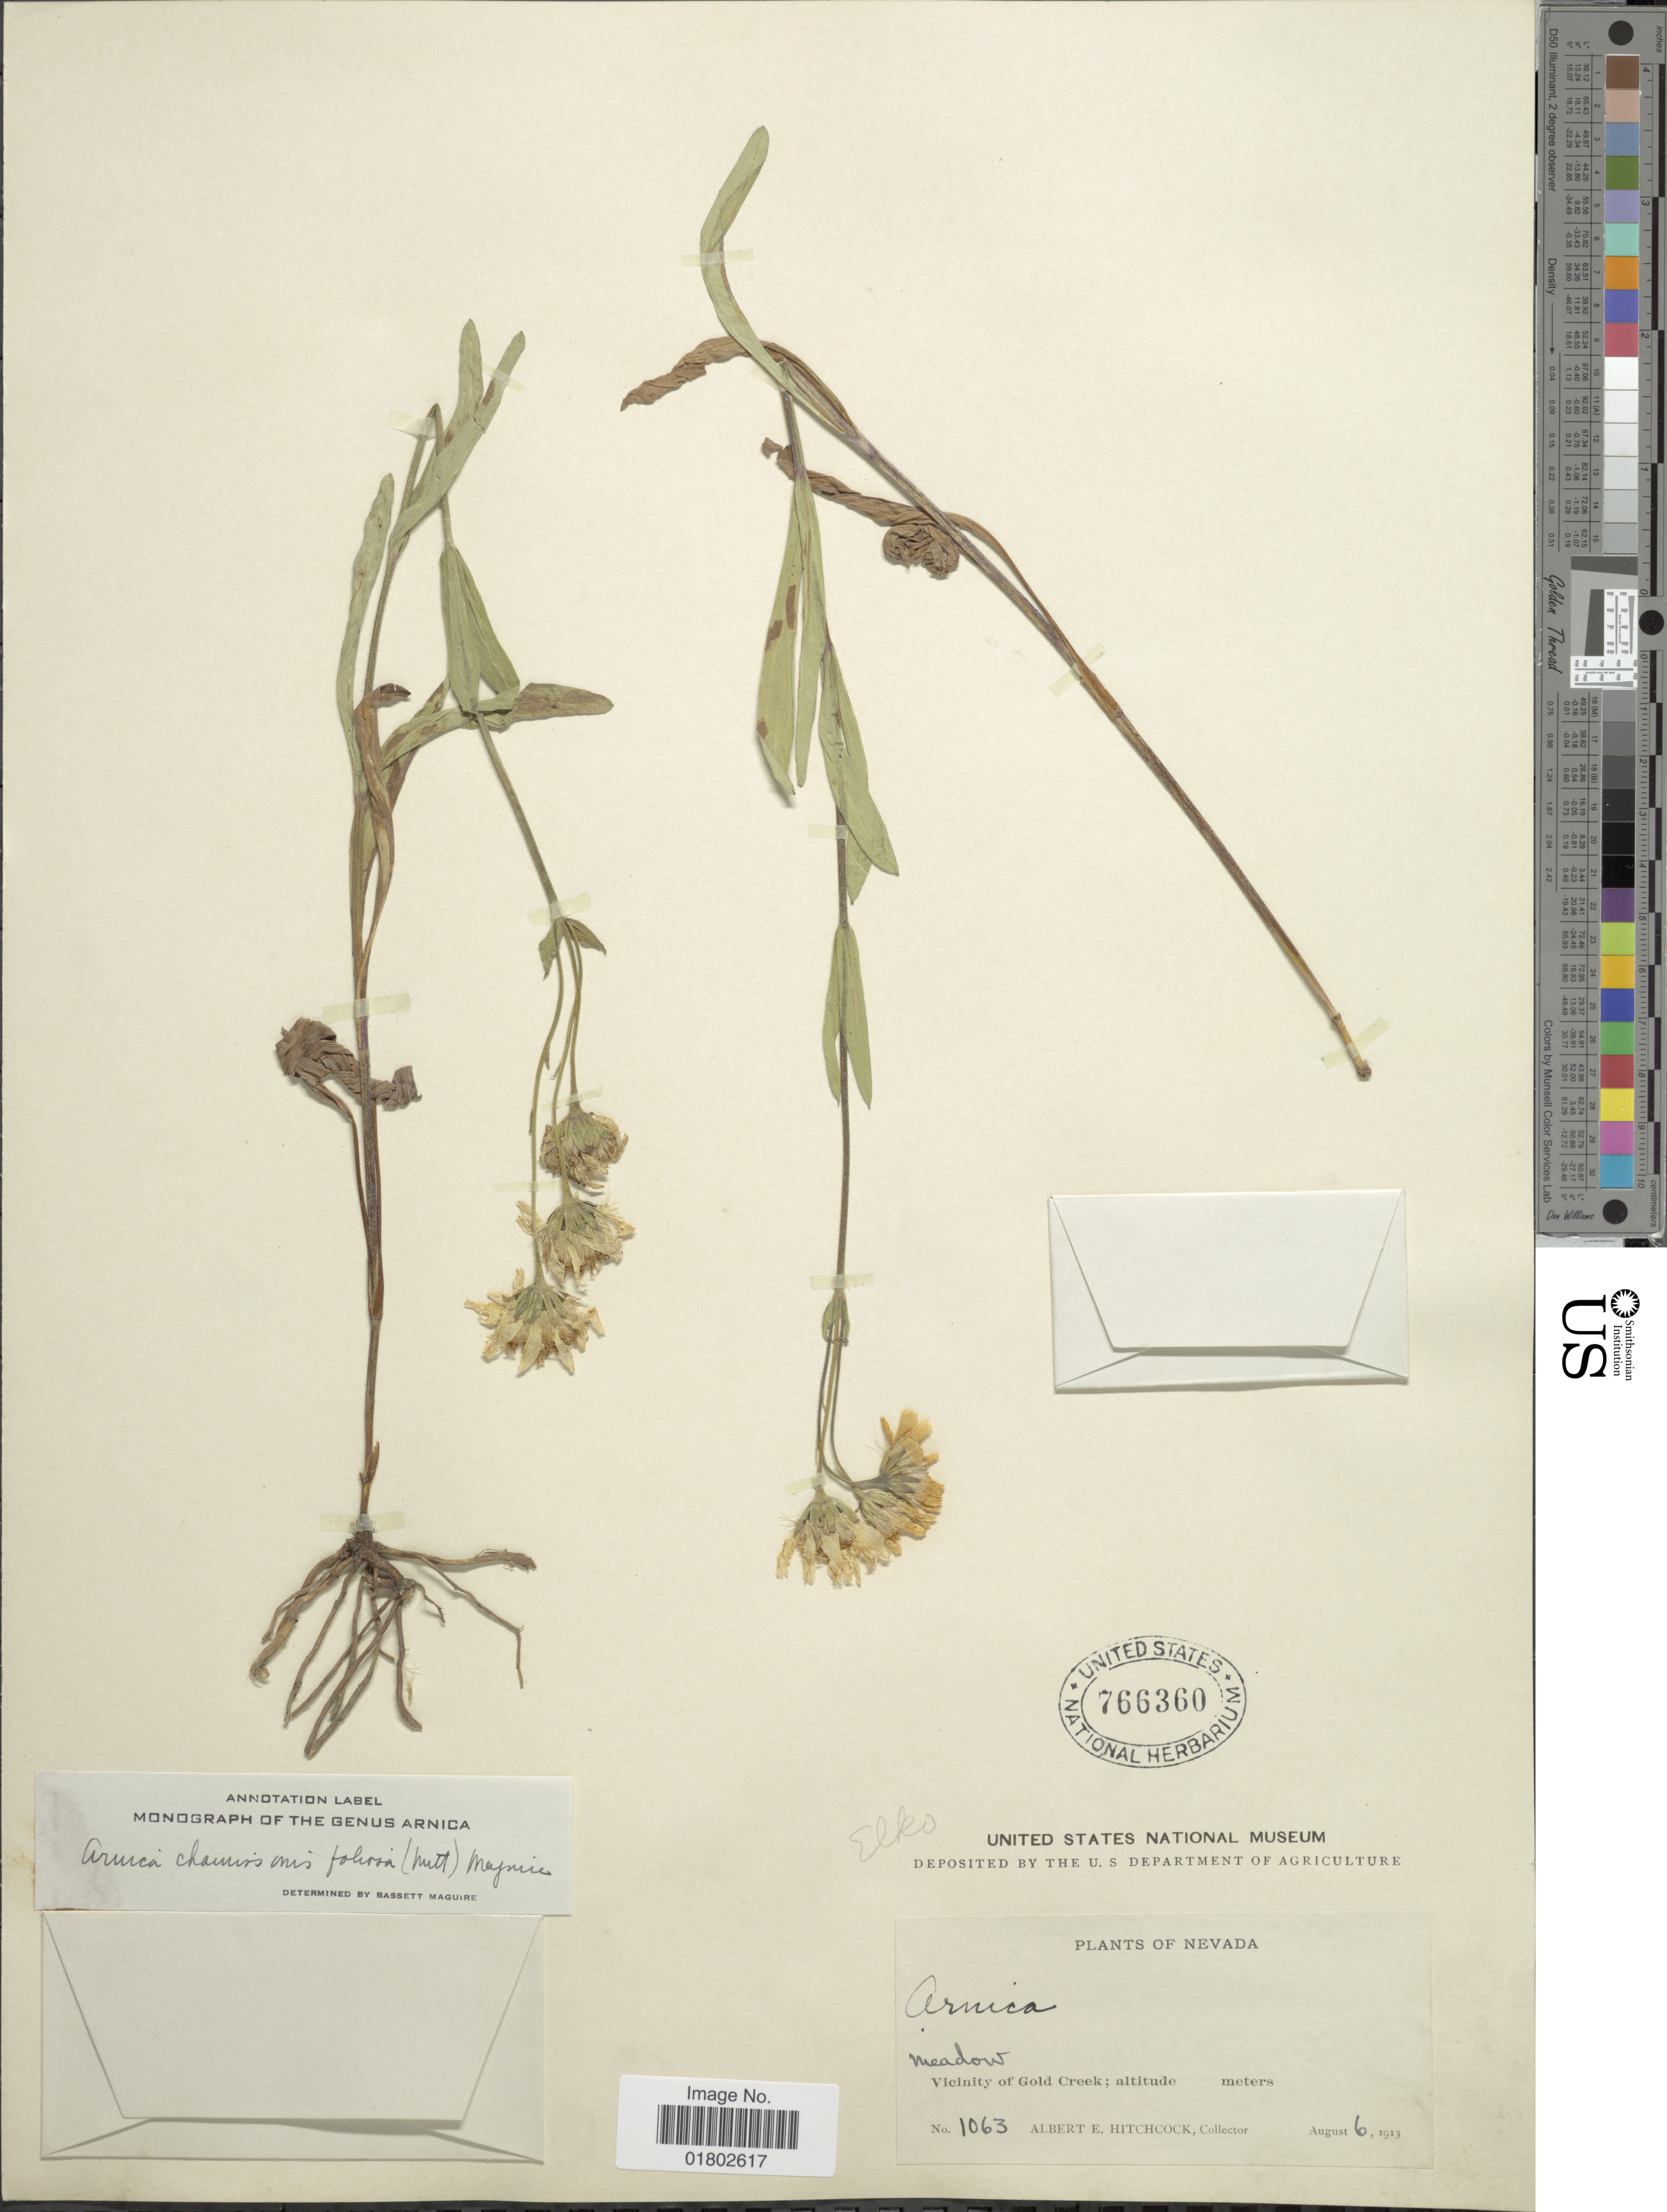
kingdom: Plantae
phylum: Tracheophyta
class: Magnoliopsida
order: Asterales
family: Asteraceae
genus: Arnica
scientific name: Arnica chamissonis subsp. foliosa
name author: (Nutt.) Maguire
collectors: A. Hitchcock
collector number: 1063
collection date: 1913-08-06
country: United States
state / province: Nevada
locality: Vicinity of Gold Creek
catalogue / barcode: US 766360